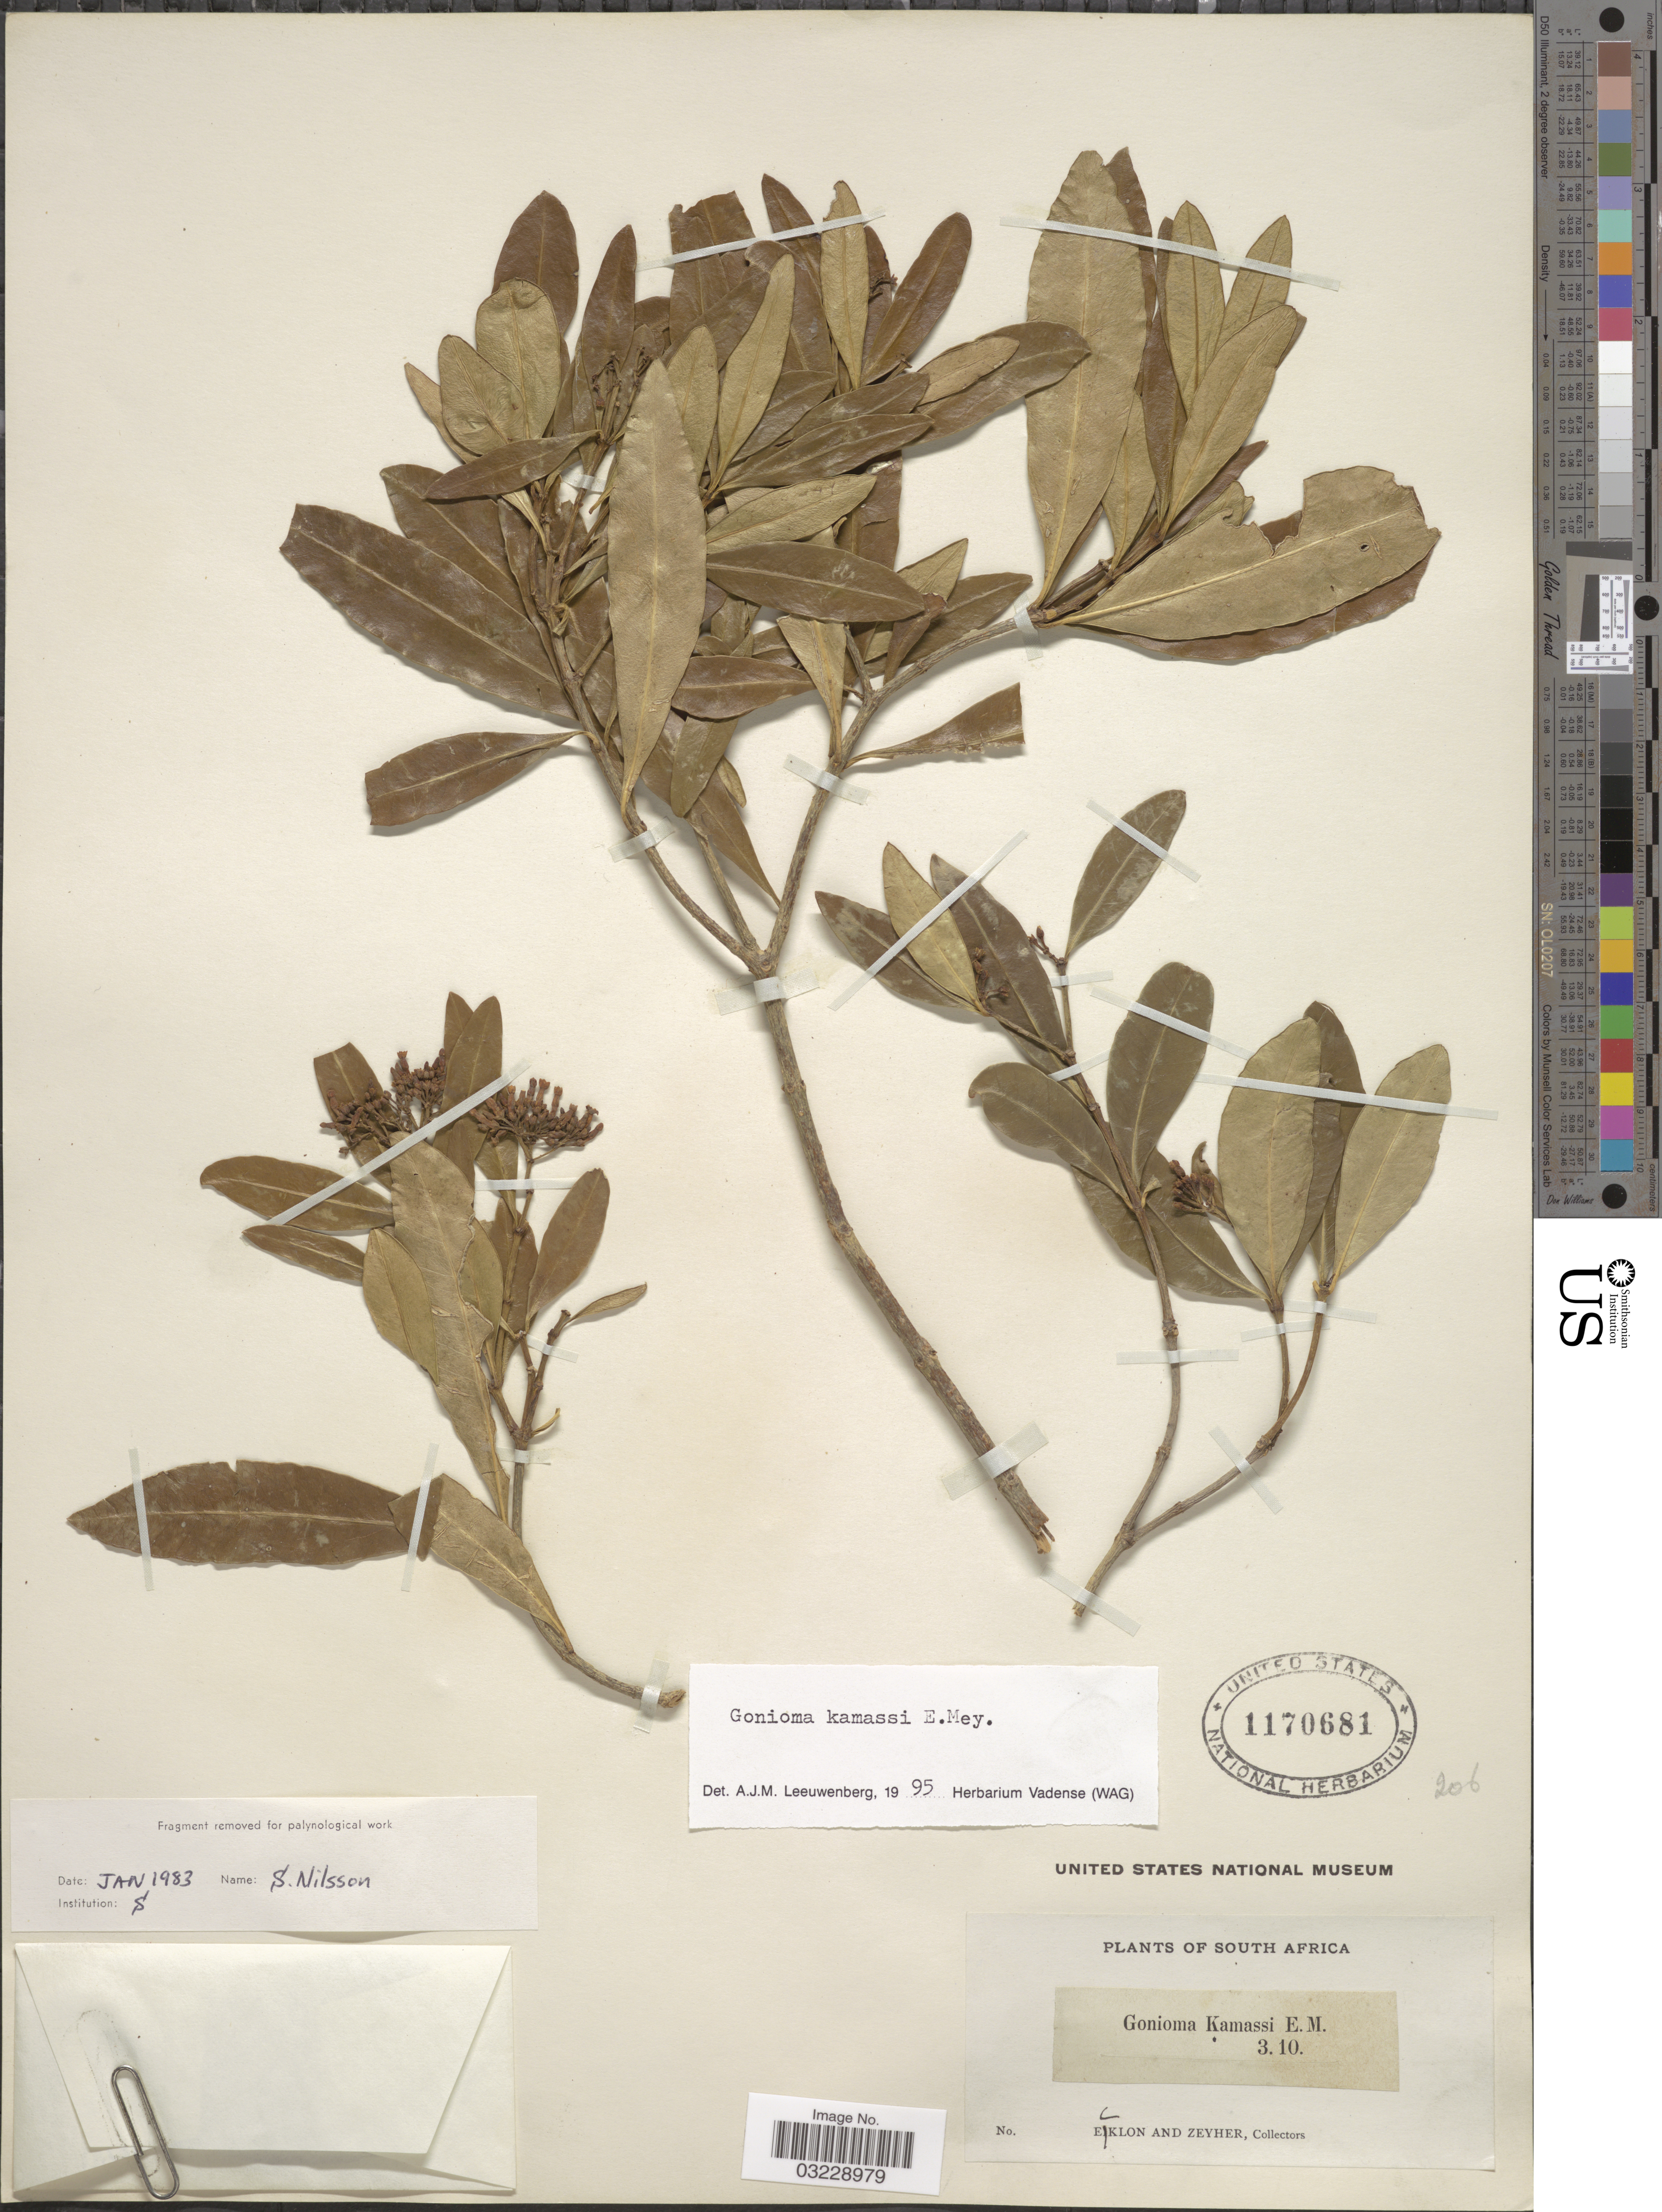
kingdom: Plantae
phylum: Tracheophyta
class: Magnoliopsida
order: Gentianales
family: Apocynaceae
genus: Gonioma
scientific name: Gonioma kamassi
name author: E. Mey.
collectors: -. Ecklon & -. Zeyher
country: South Africa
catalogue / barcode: US 1170681